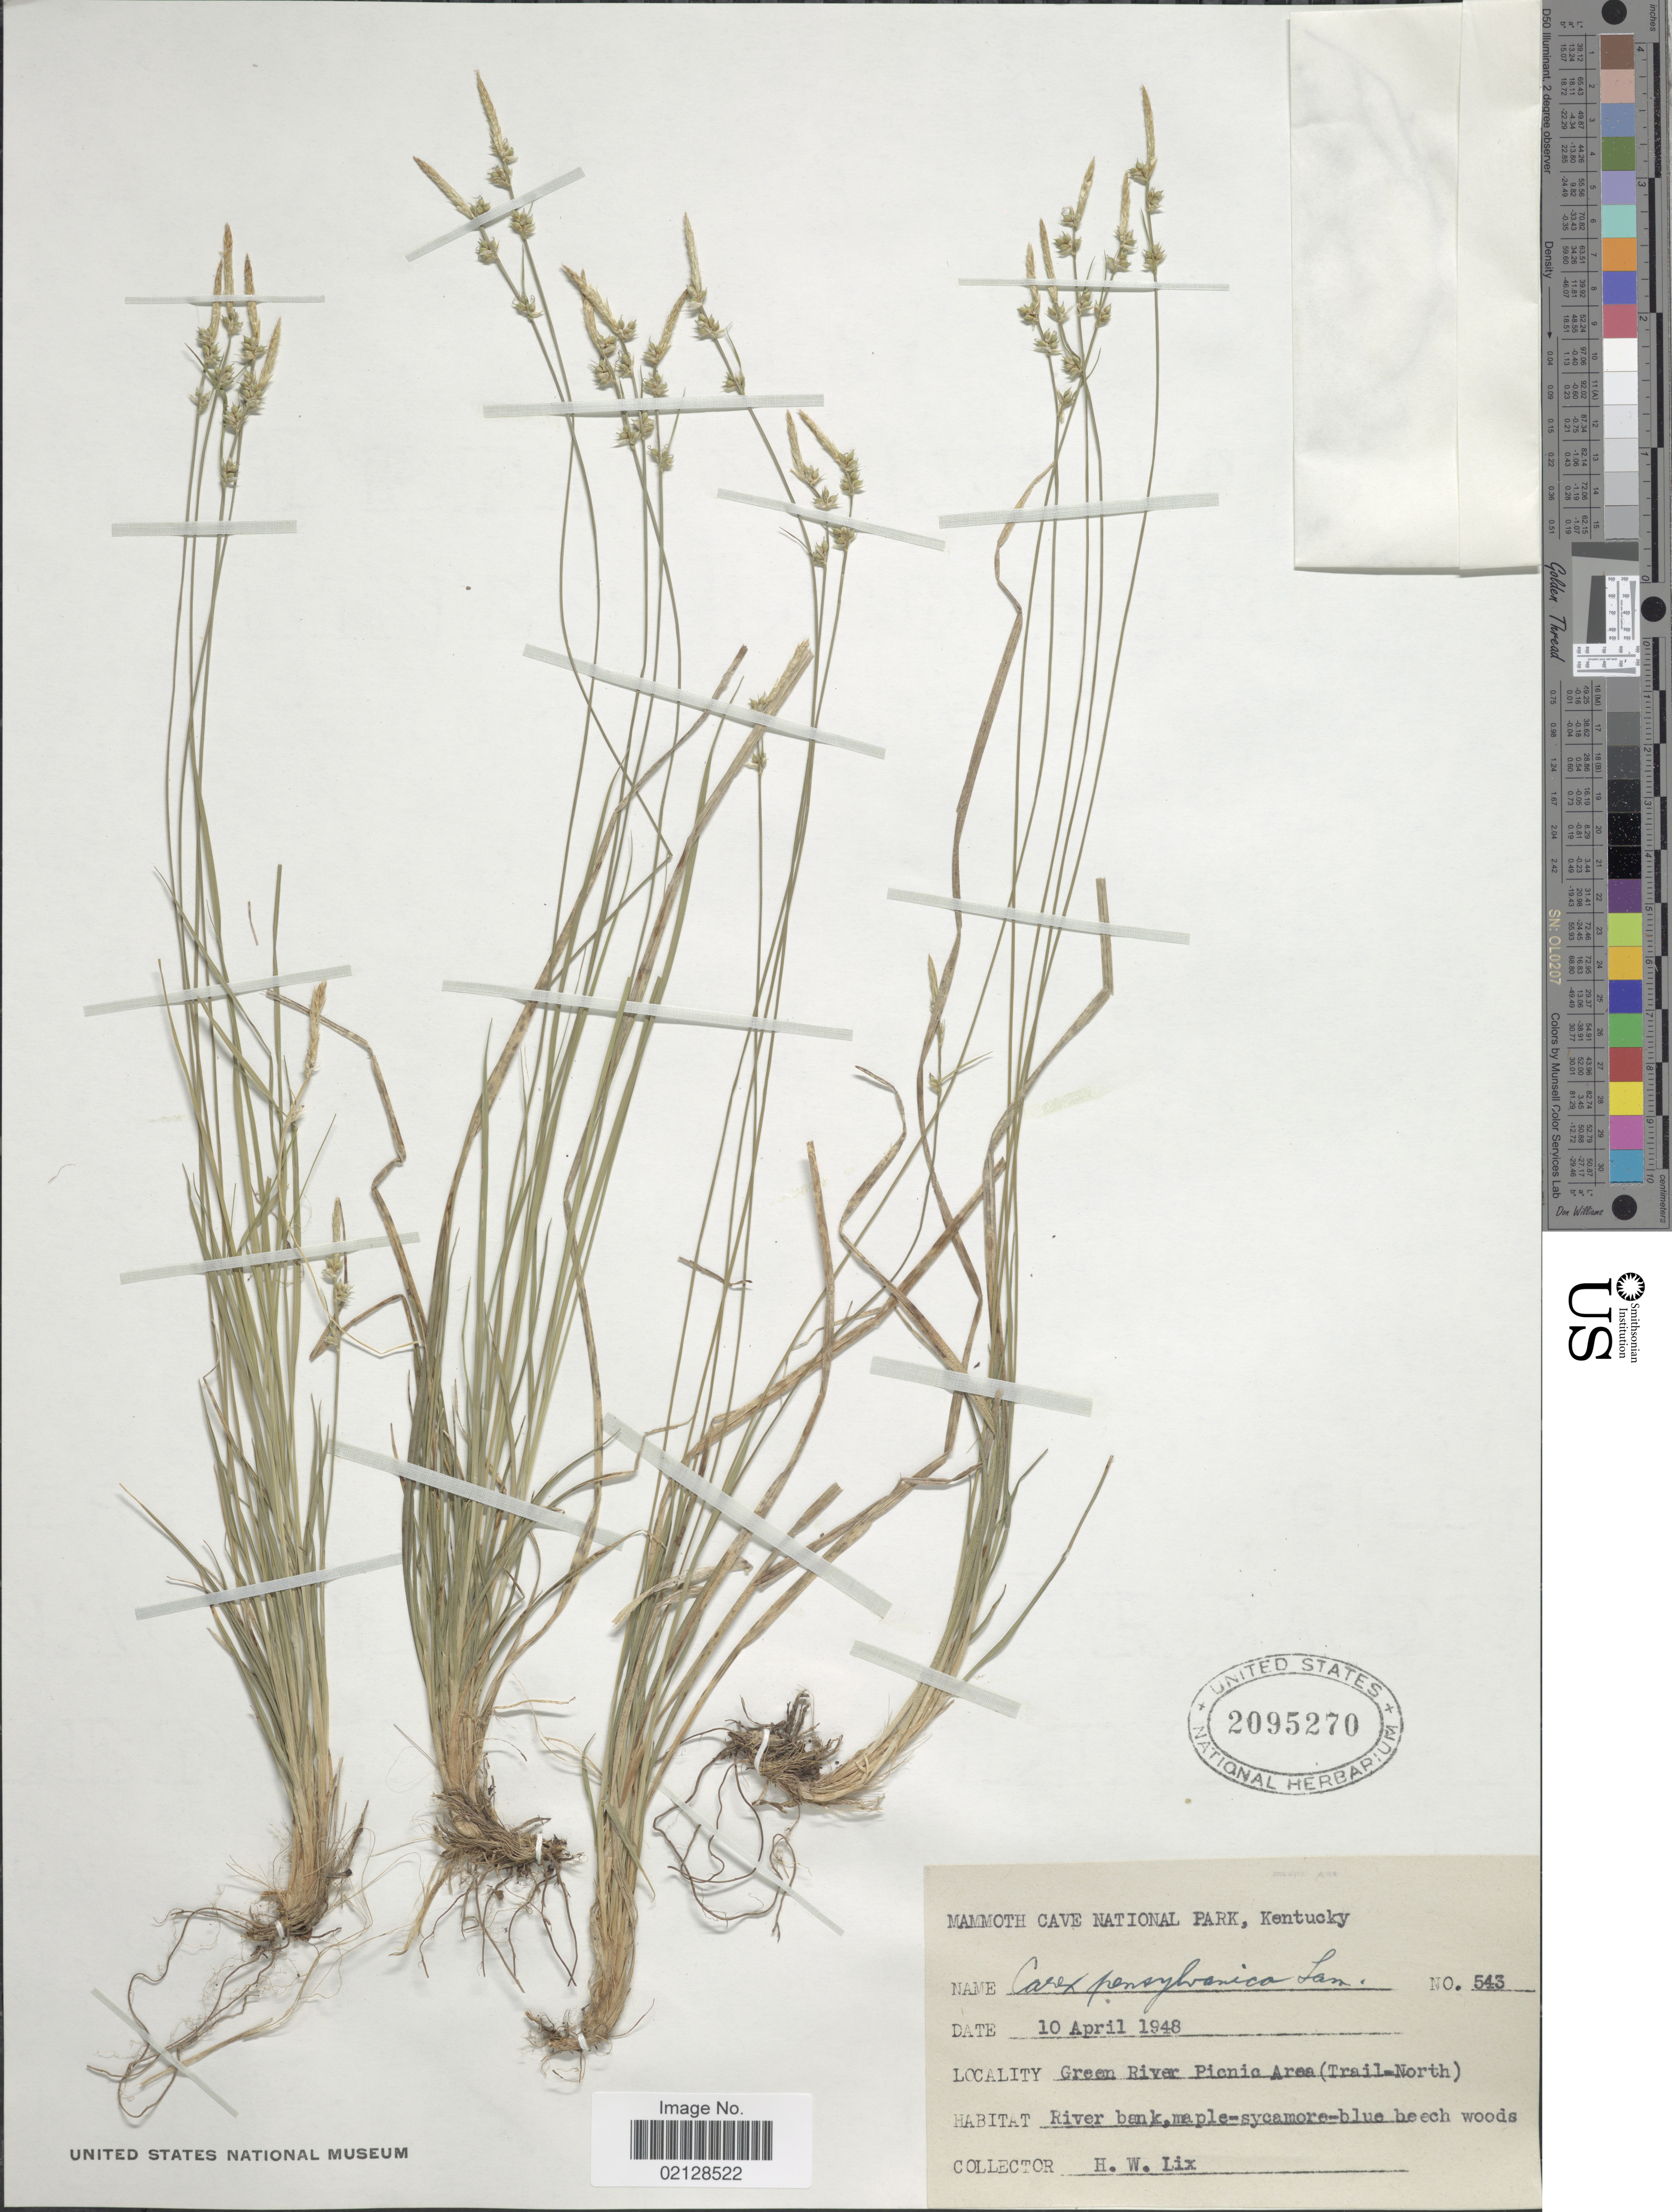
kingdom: Plantae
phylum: Tracheophyta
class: Liliopsida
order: Poales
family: Cyperaceae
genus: Carex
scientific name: Carex pensylvanica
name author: Lam.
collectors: H. W. Lix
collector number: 543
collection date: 1948-04-10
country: United States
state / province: Kentucky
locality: Mammoth Cave national Park, Kentucky, Green River Picnic Area (Trail-North)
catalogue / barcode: US 2095270